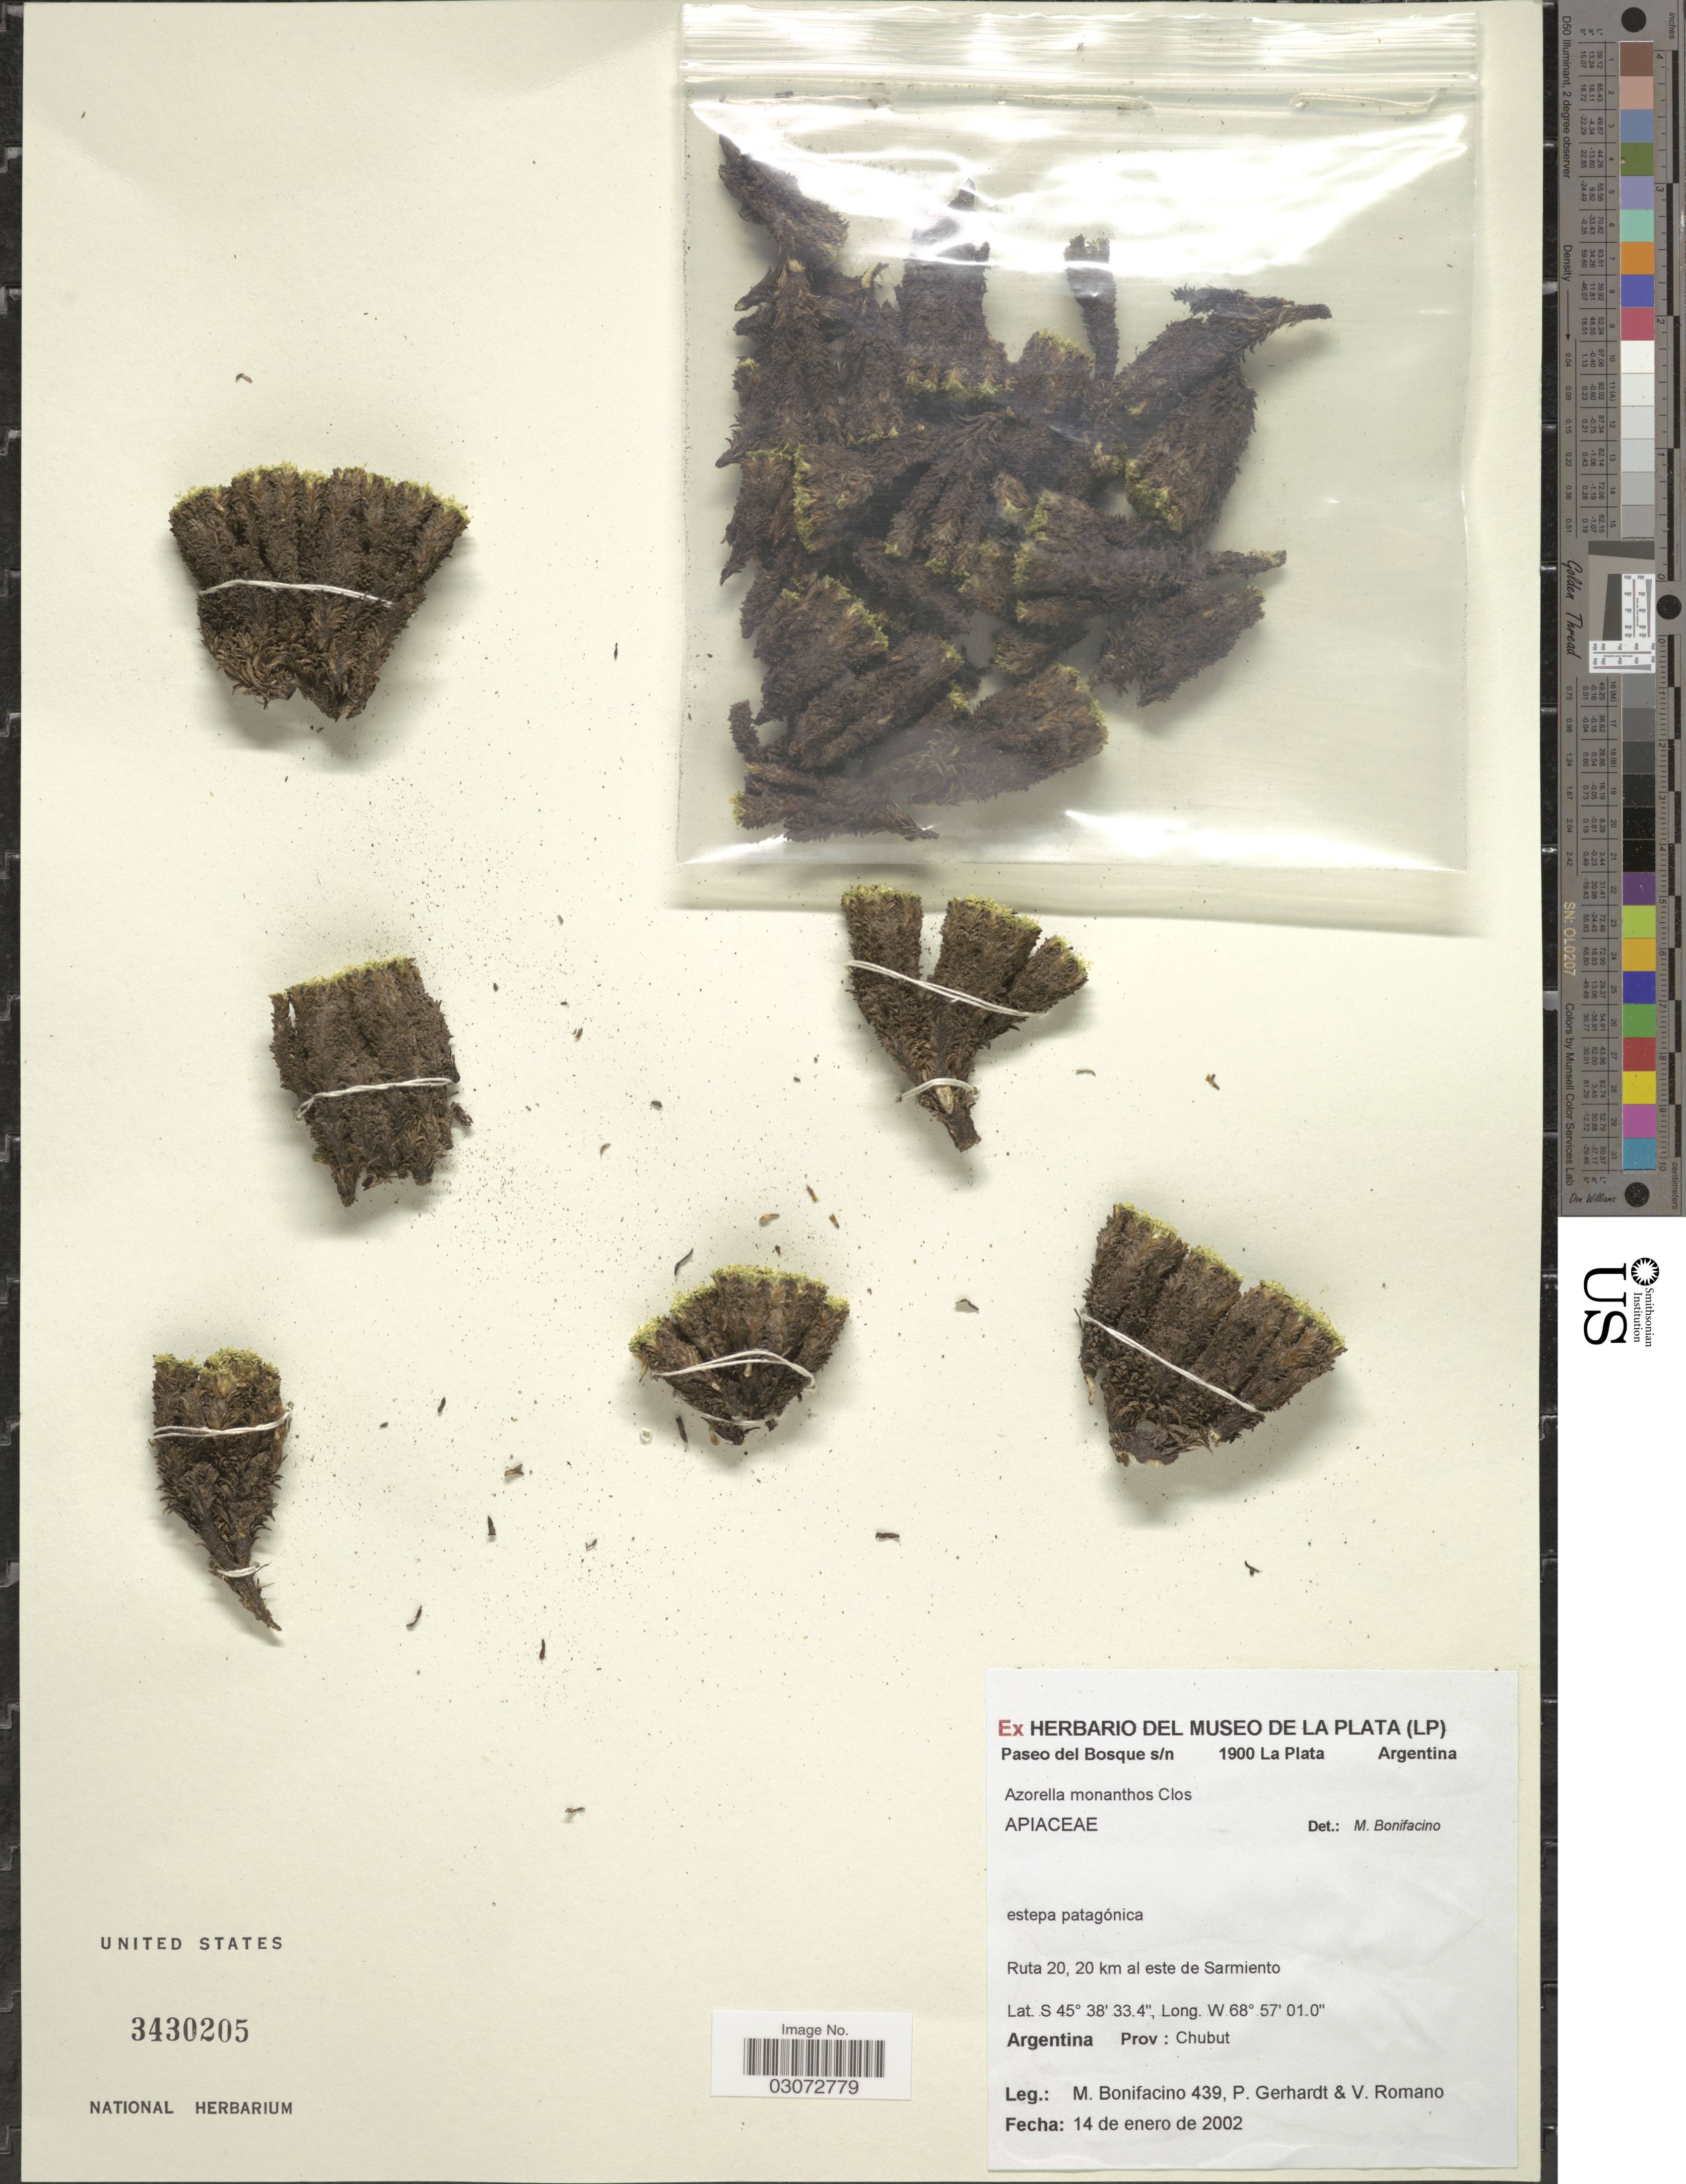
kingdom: Plantae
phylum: Tracheophyta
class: Magnoliopsida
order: Apiales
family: Apiaceae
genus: Azorella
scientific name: Azorella monantha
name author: Clos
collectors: M. Bonifacino, P. Gerhardt & V. Romano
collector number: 0439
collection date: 2002-01-14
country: Argentina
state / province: Chubut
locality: Ruta 20, 20 km al este de Sarmiento.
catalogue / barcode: US 3430205